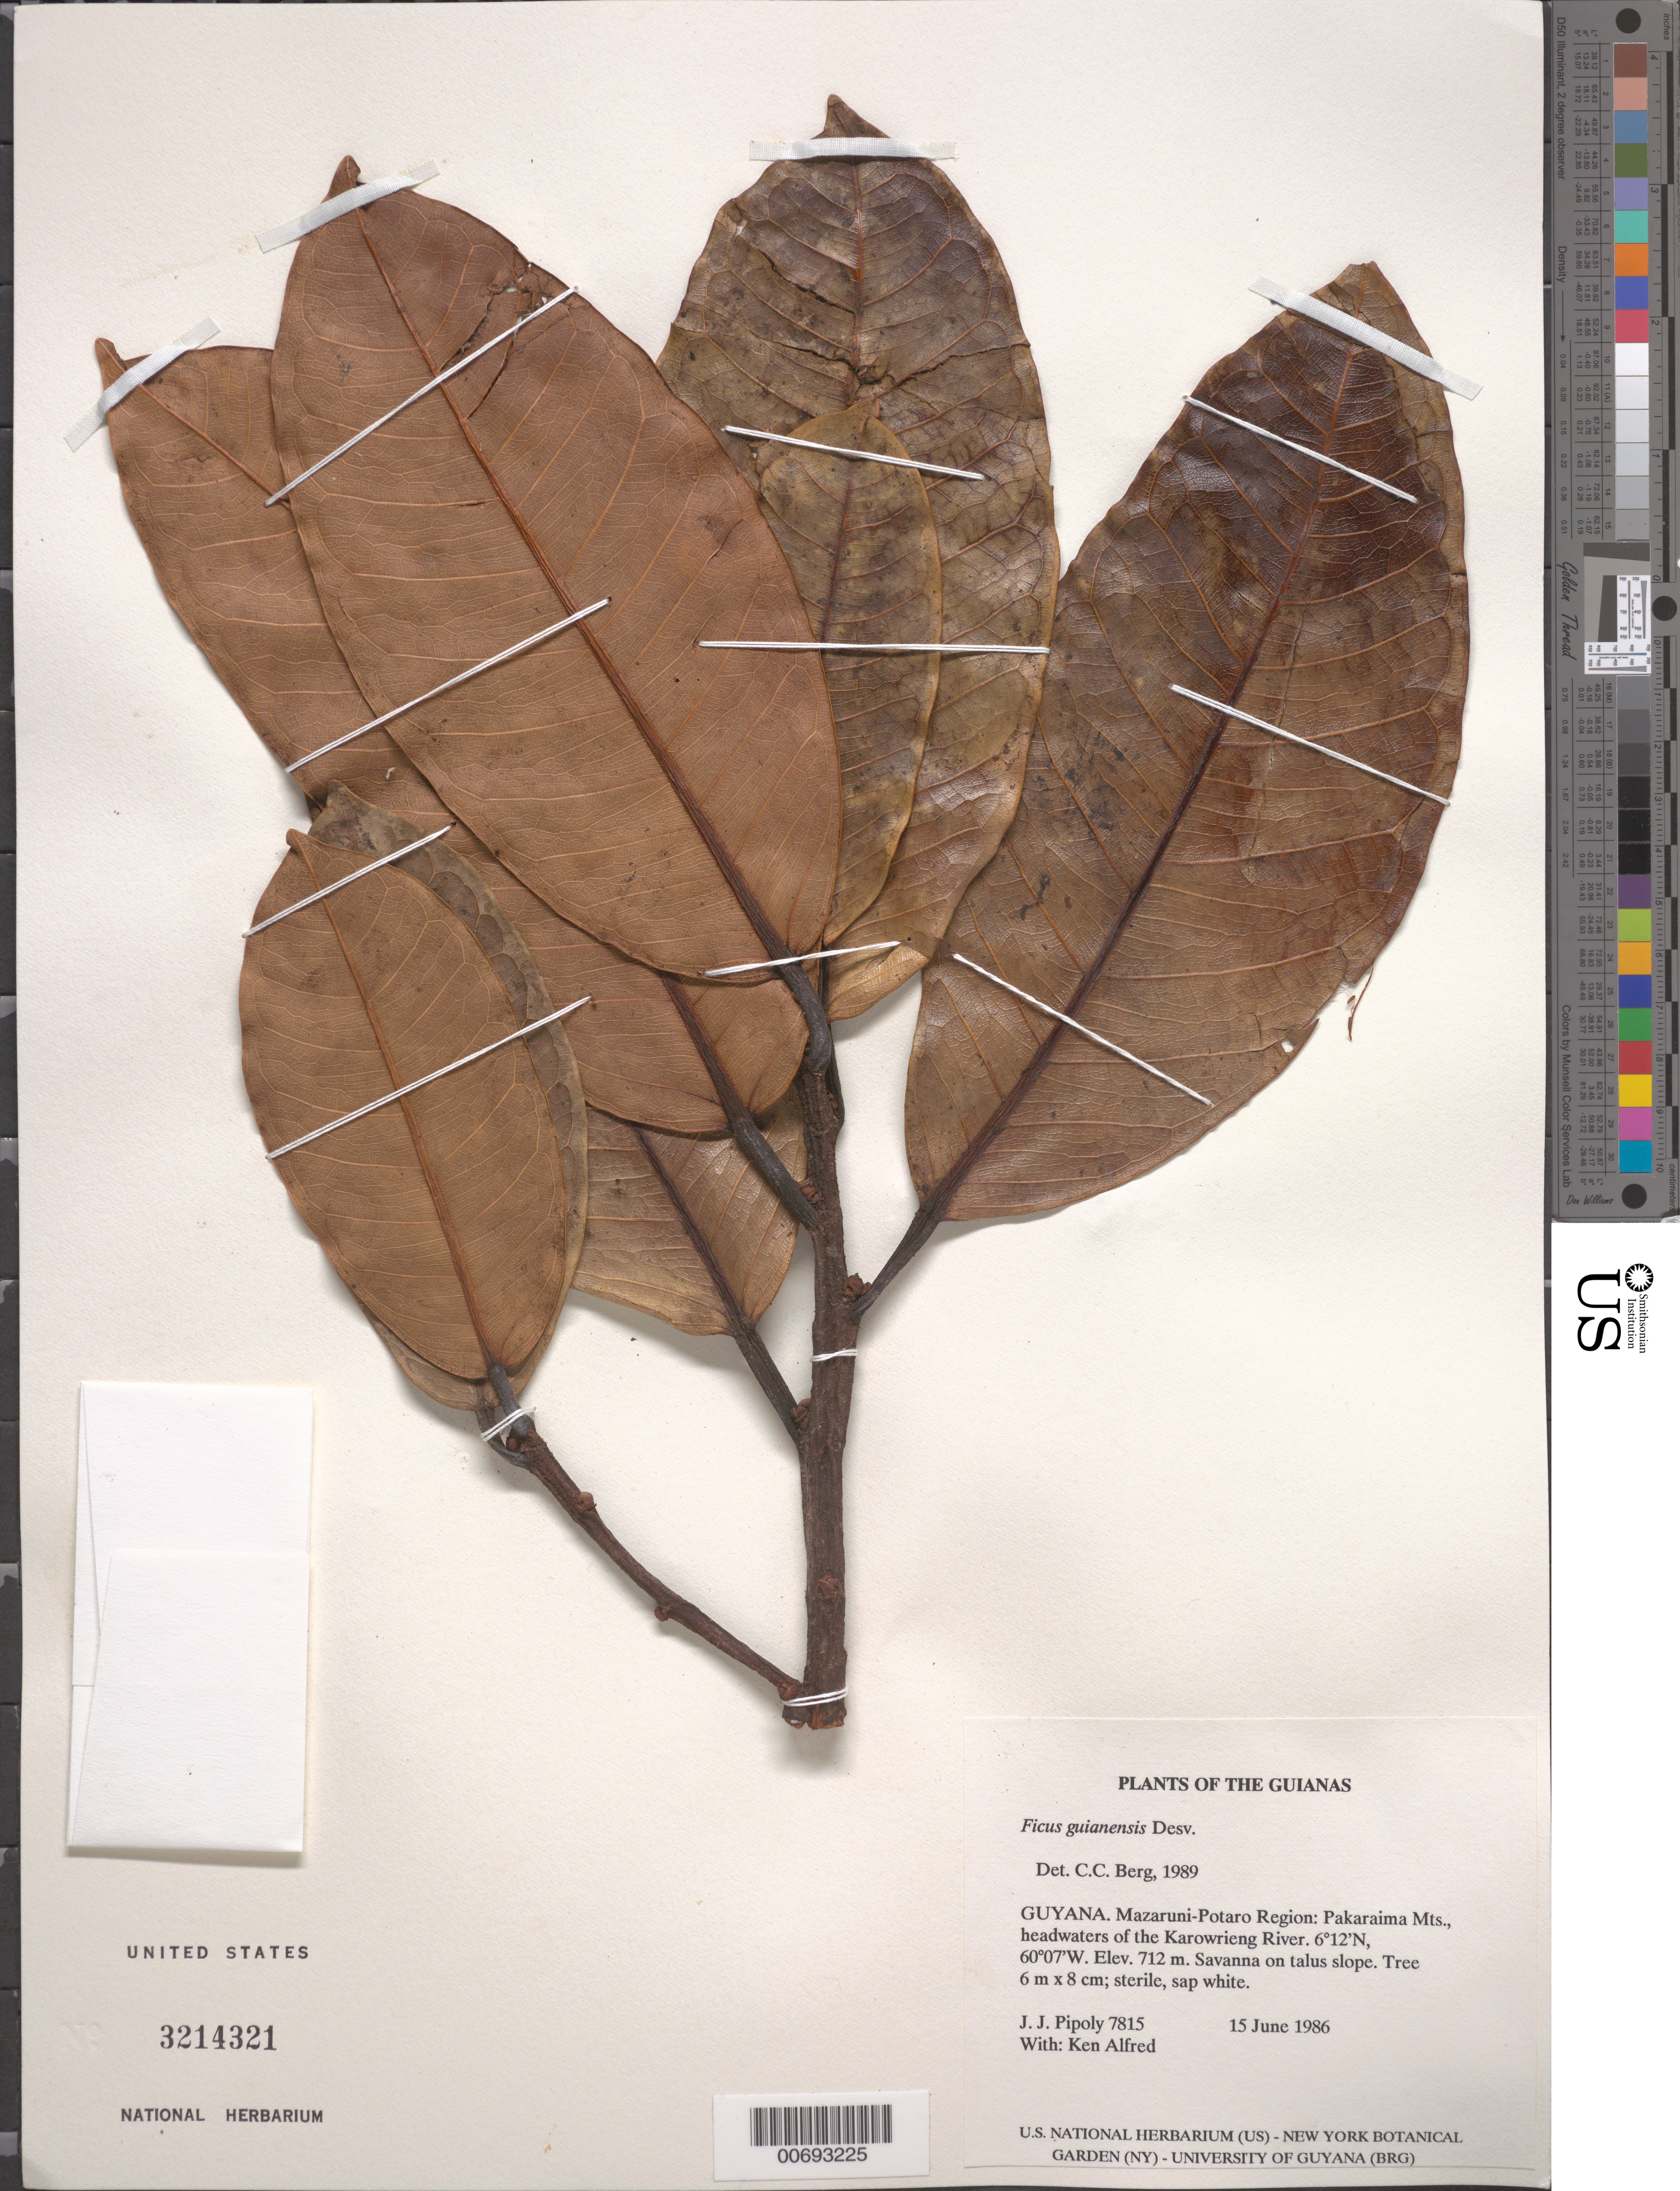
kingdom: Plantae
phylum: Tracheophyta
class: Magnoliopsida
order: Rosales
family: Moraceae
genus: Ficus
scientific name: Ficus guianensis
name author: Desv. ex Ham.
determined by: Berg, C. C.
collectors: J. J. Pipoly & K. Alfred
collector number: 7815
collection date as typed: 15 June 1986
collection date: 1986-06-15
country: Guyana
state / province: Cuyuni-Mazaruni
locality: Pakaraima Mts., headwaters of the Karowrieng River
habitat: Savanna on talus slope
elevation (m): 712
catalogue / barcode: US 3214321